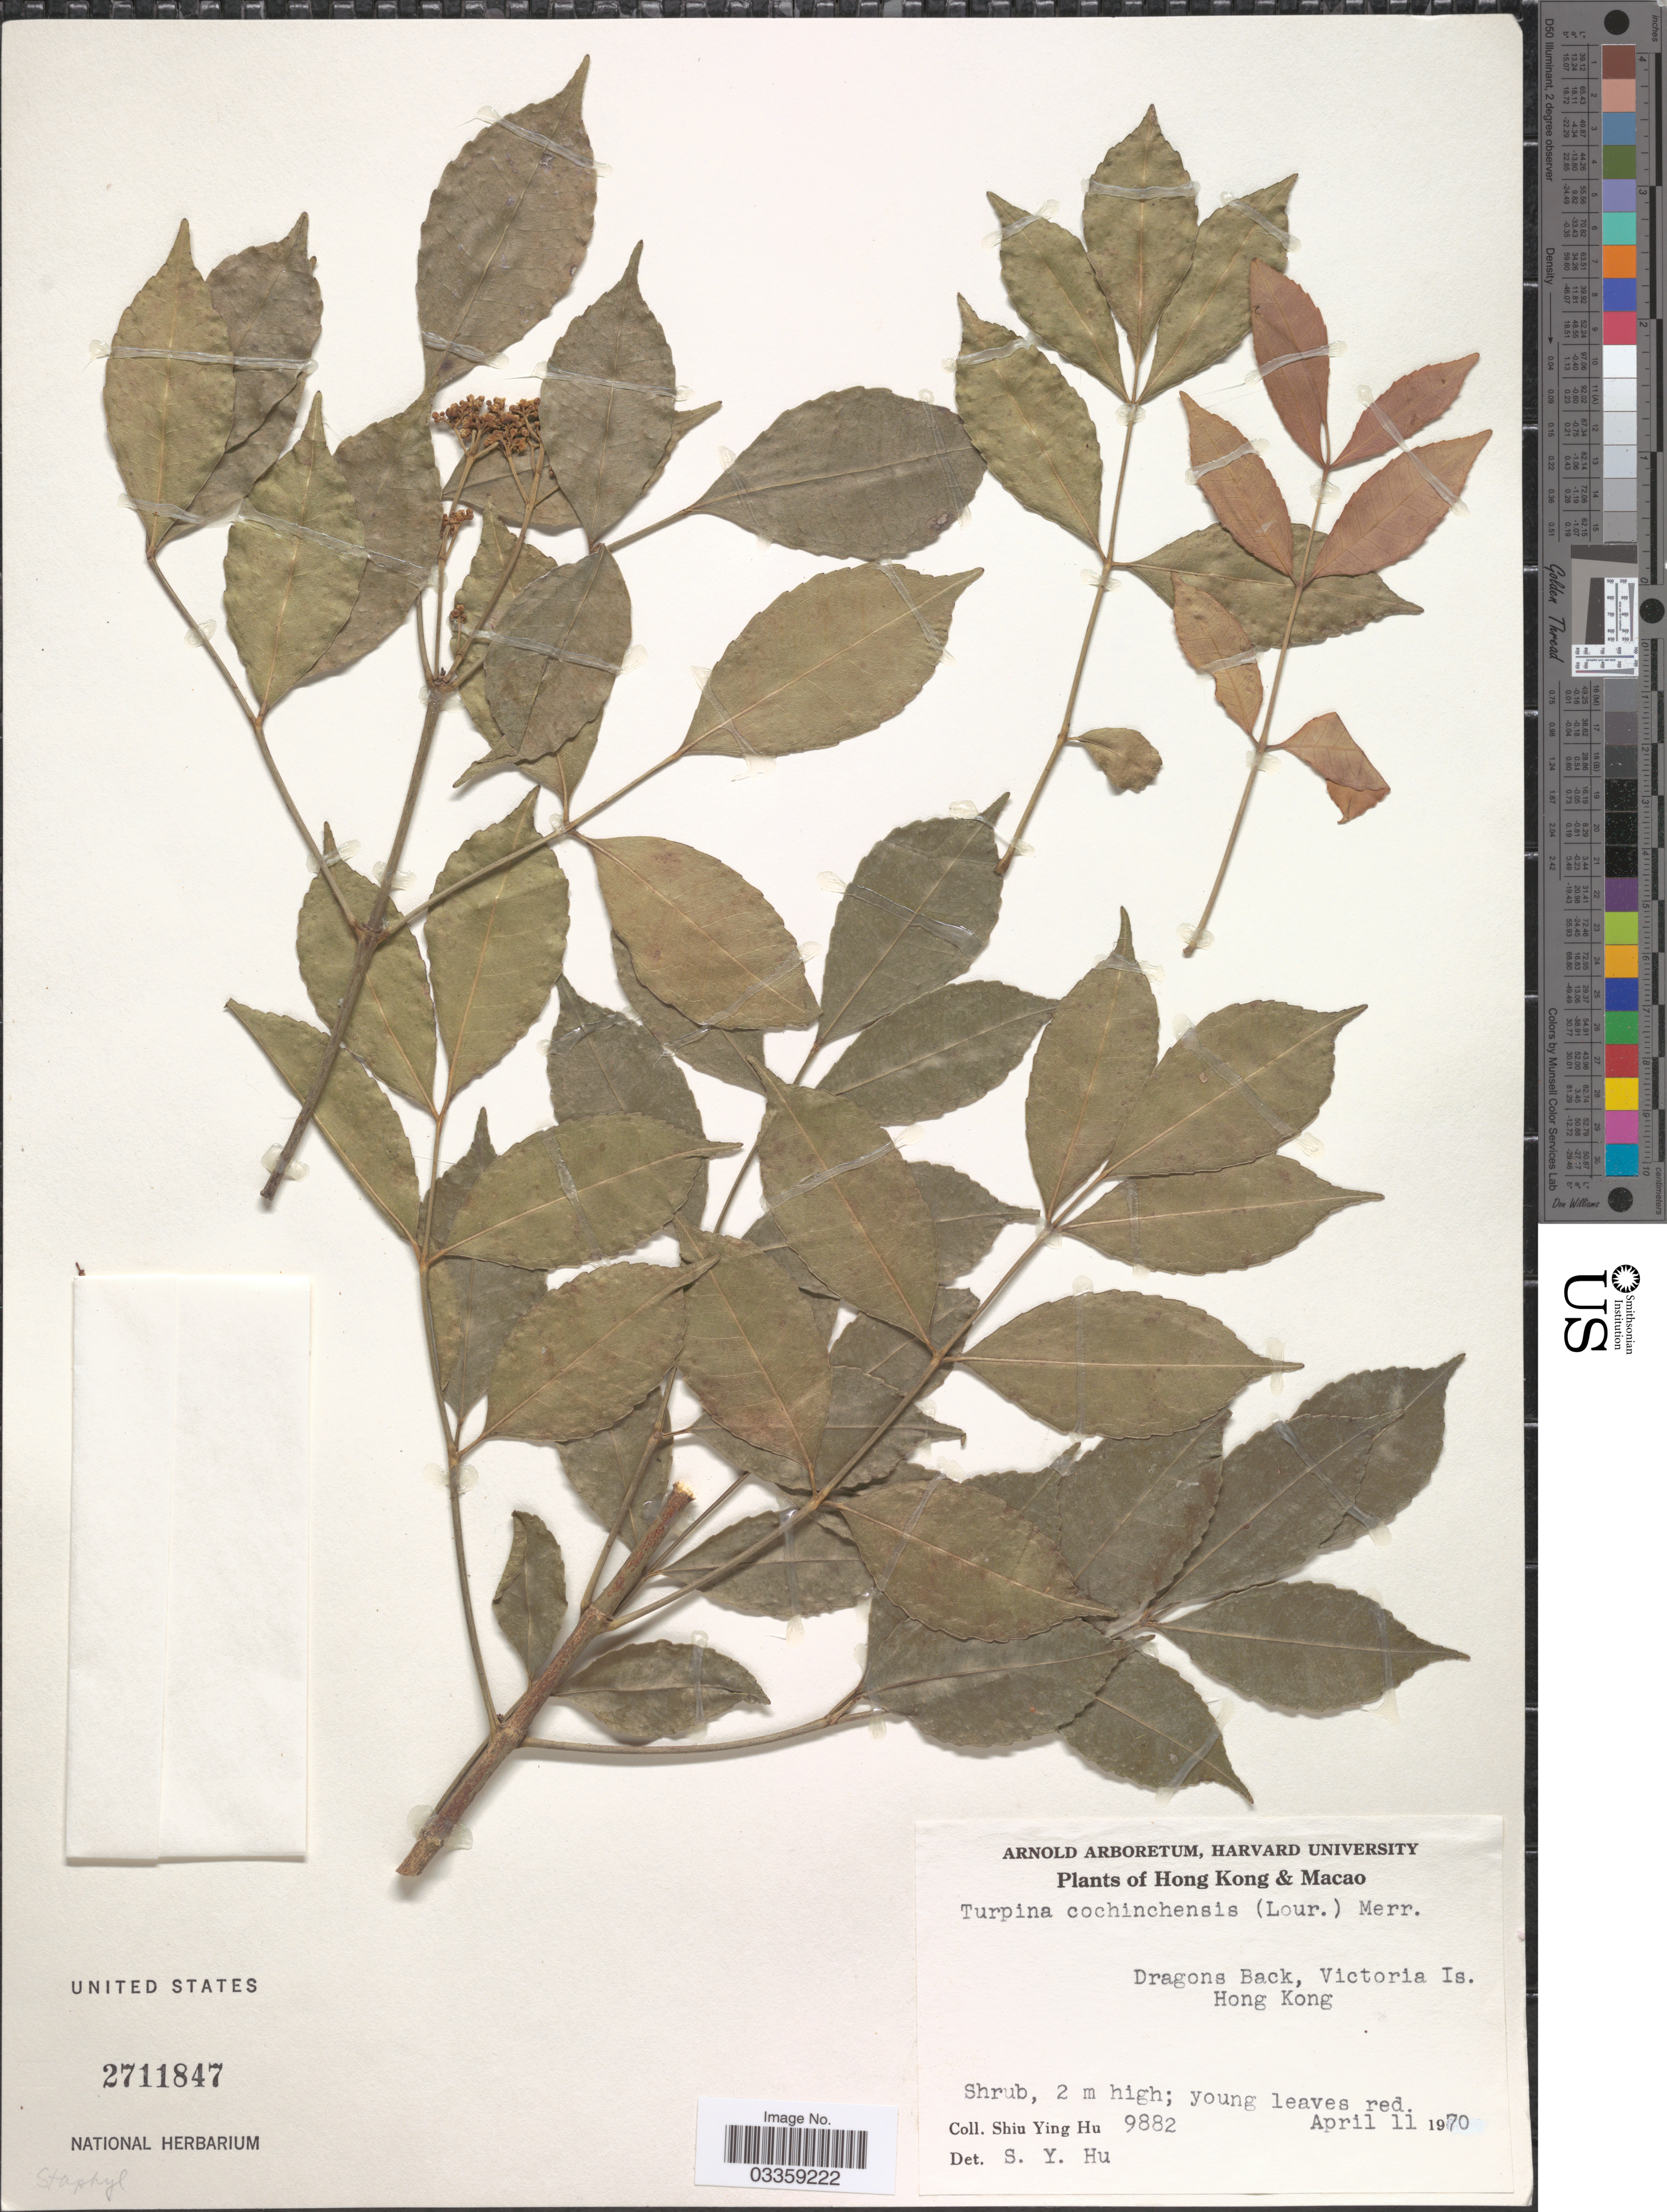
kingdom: Plantae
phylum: Tracheophyta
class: Magnoliopsida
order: Crossosomatales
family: Staphyleaceae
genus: Turpinia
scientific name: Turpinia cochinchinense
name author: (Lour.) Merr.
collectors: S. Y. Hu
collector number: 9882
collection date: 1970-04-11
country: China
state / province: Hong Kong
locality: Dragons Back, Victoria Is.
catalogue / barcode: US 2711847